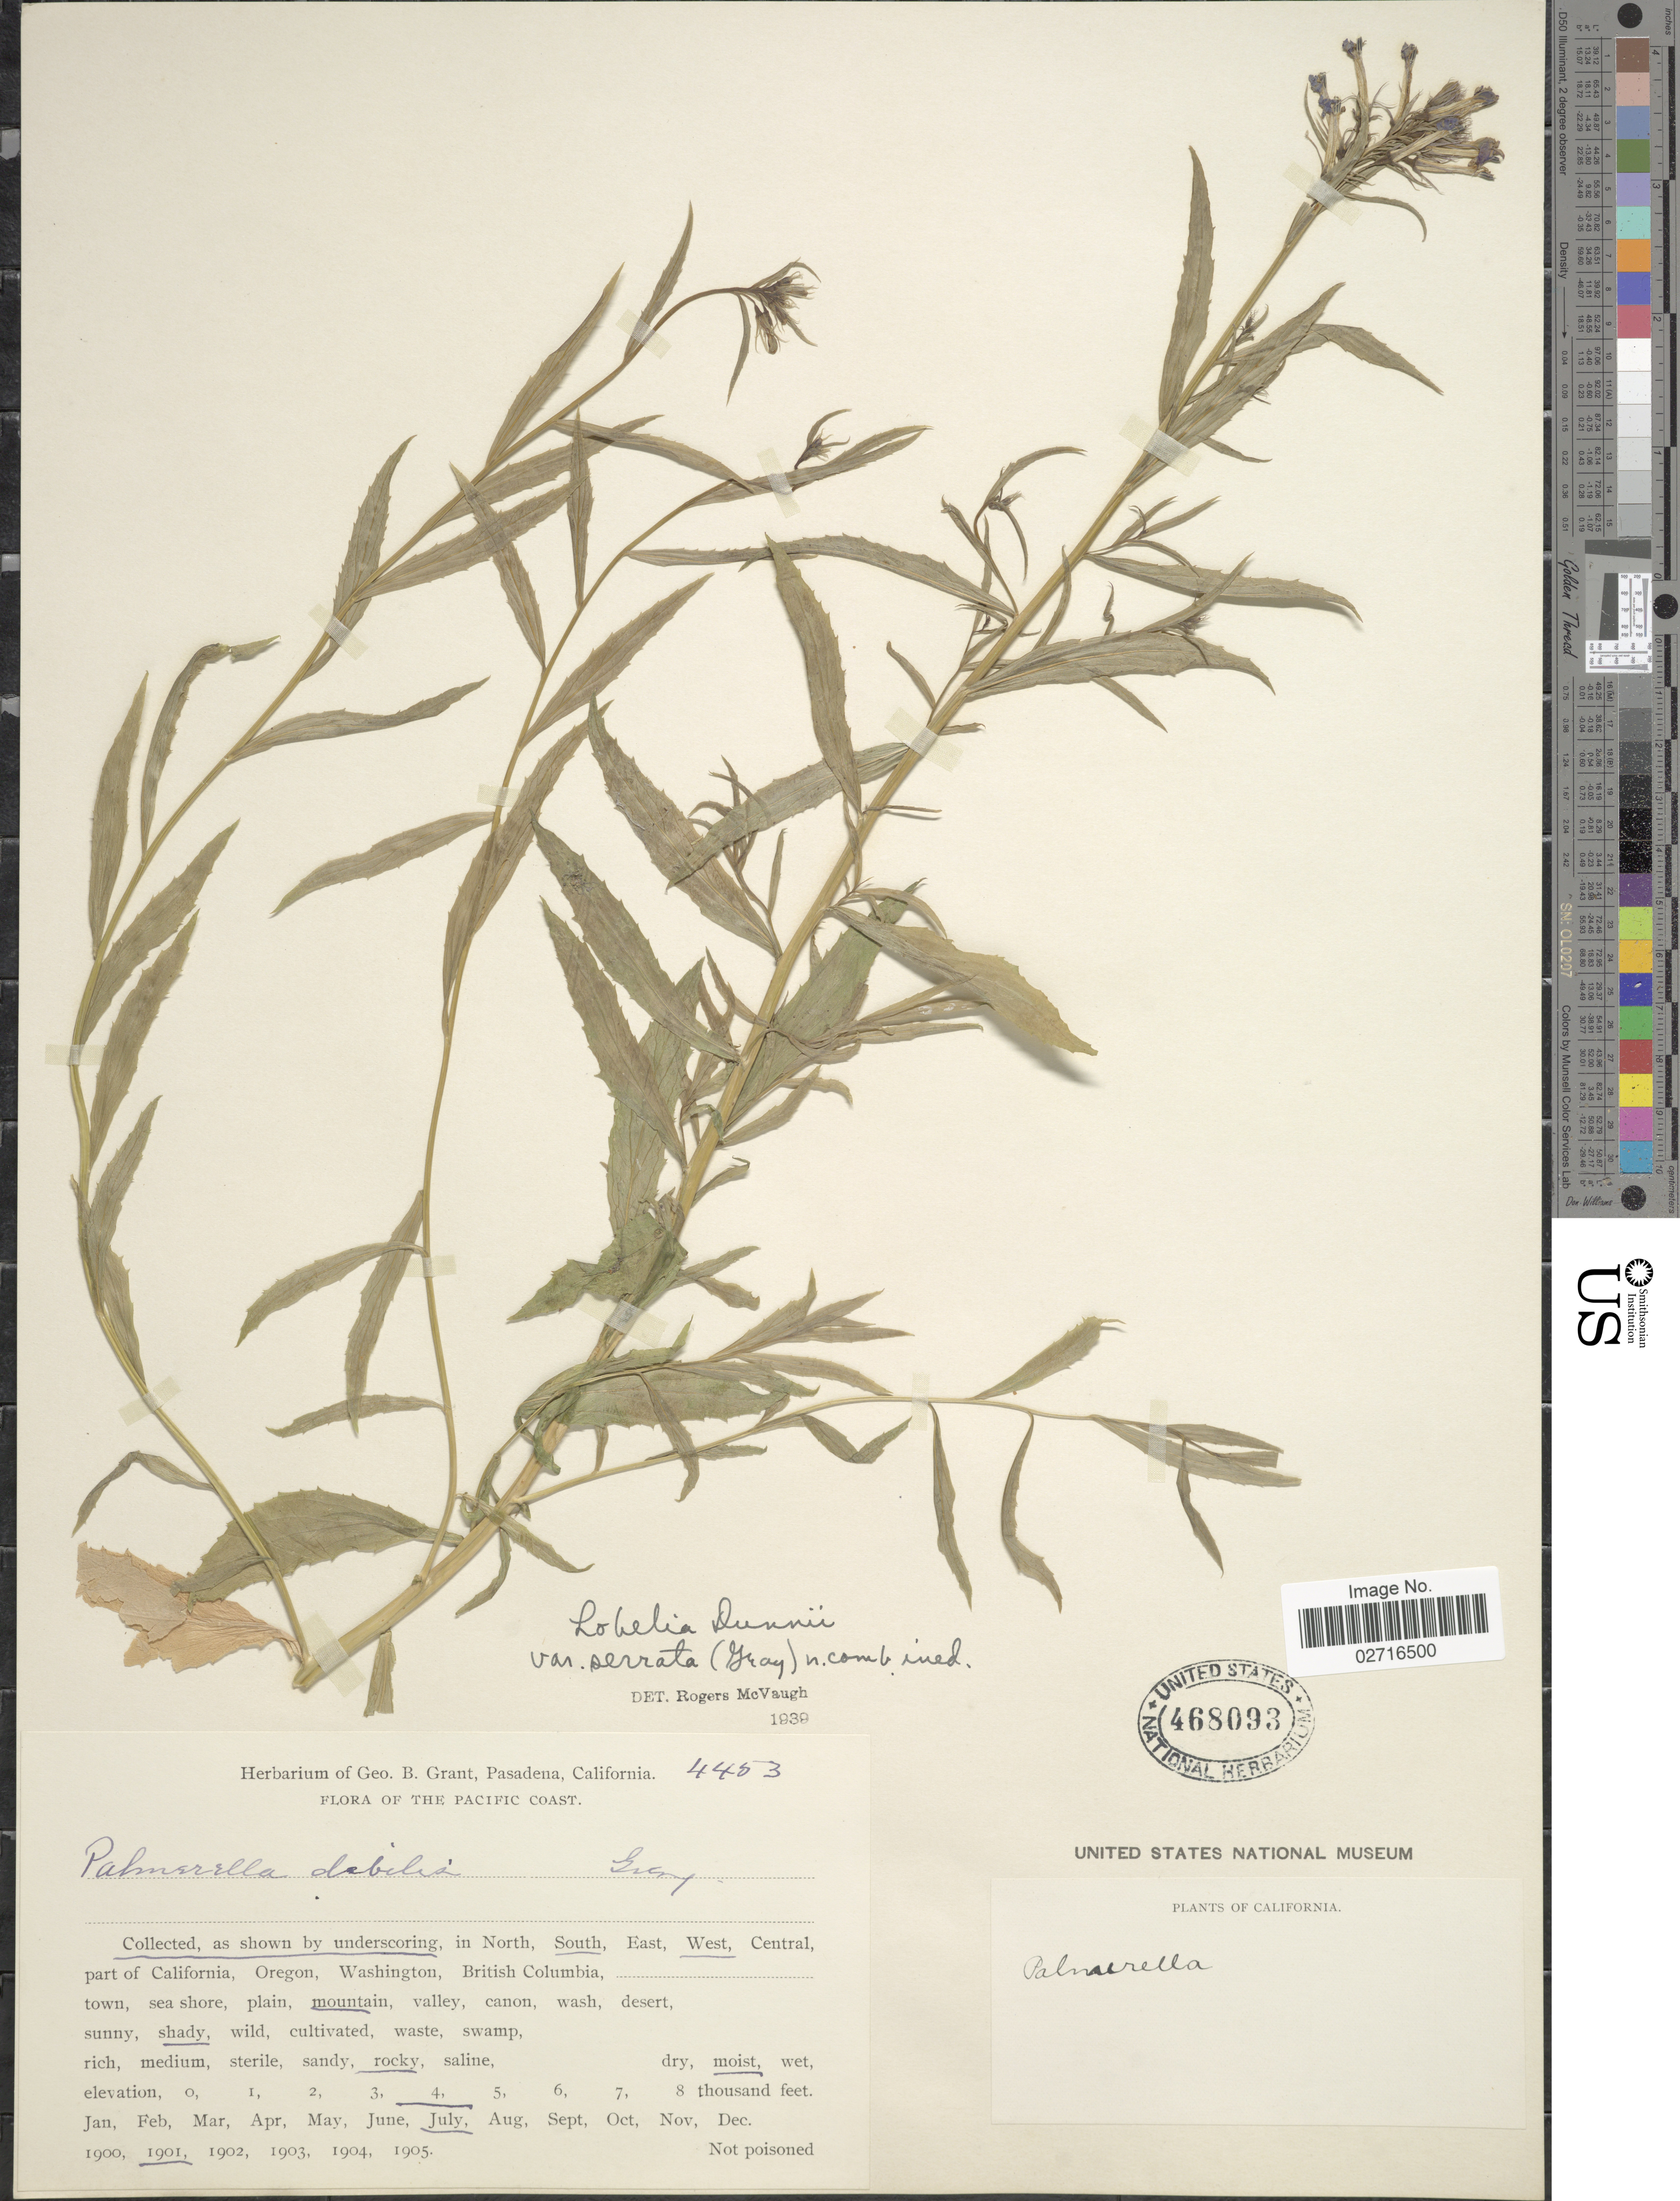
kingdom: Plantae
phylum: Tracheophyta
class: Magnoliopsida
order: Asterales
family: Campanulaceae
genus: Palmerella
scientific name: Palmerella debilis subsp. serrata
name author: (A. Gray) Lammers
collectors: ex herb. Geo. B. Grant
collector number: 4453*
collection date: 1901-07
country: United States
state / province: California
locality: The Pacific Coast, South West mountain, shady, rocky, moist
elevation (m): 1219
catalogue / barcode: US 468093